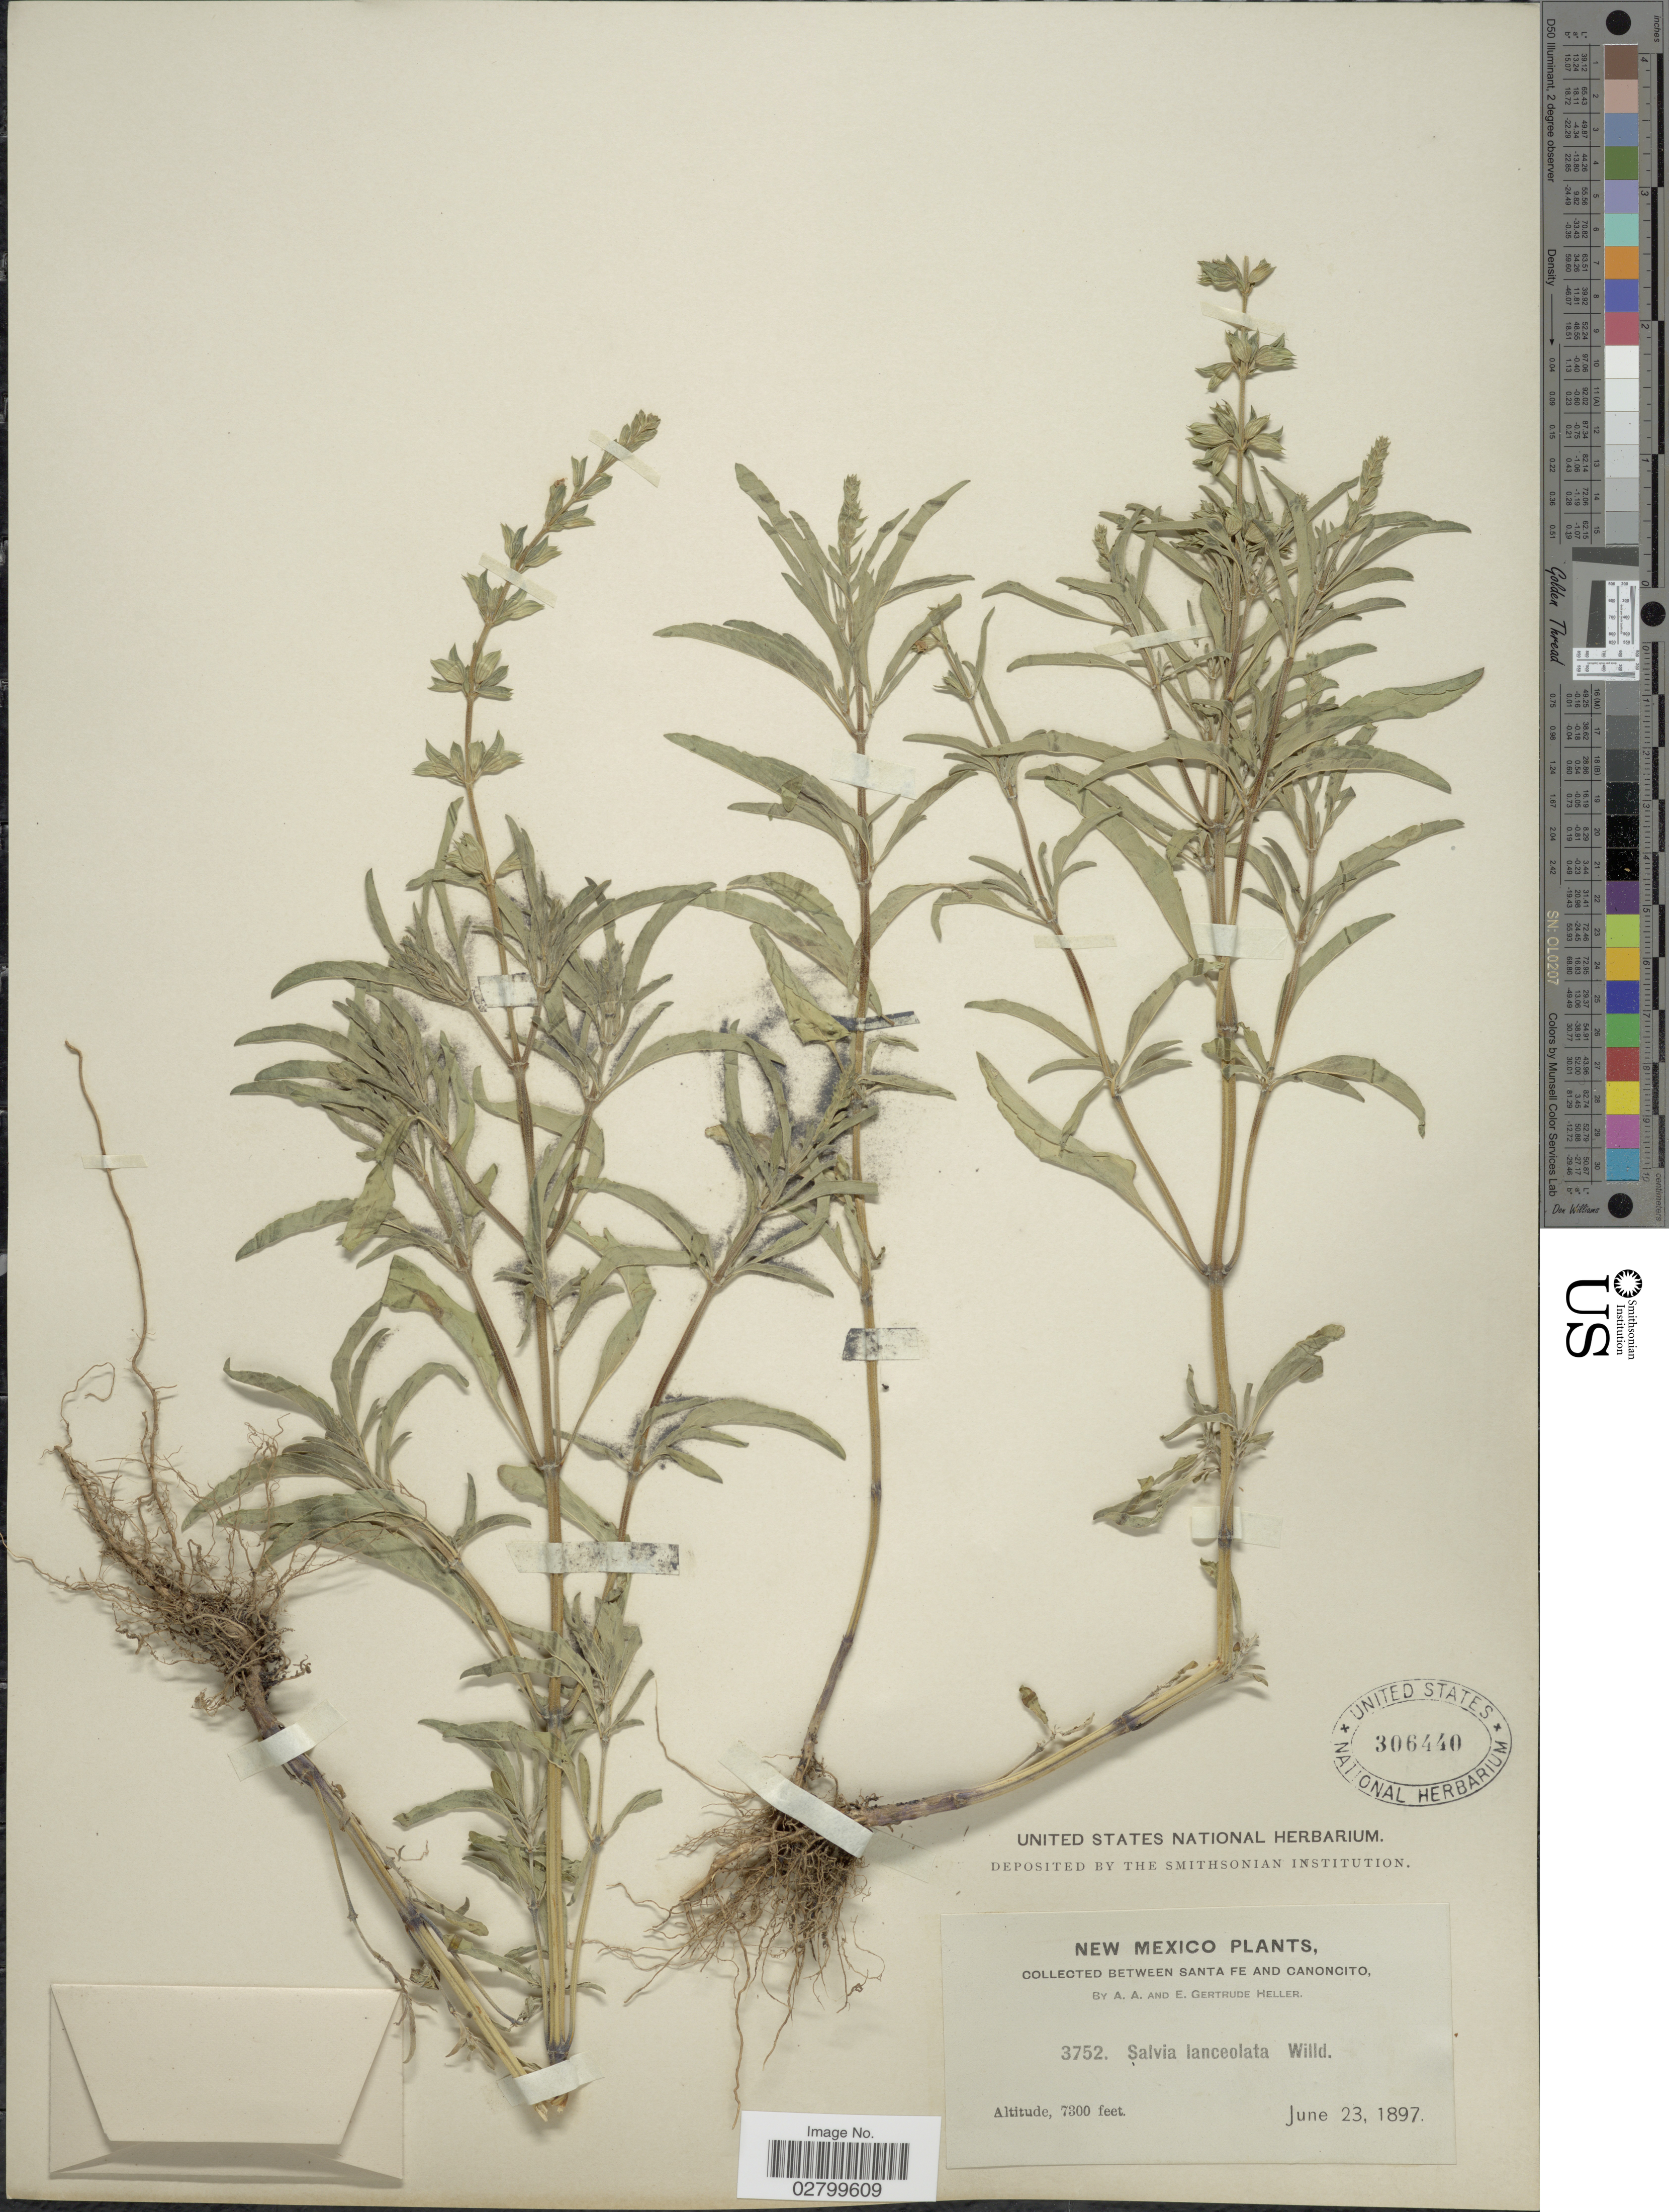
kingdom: Plantae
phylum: Tracheophyta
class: Magnoliopsida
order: Lamiales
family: Lamiaceae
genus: Salvia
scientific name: Salvia lanceolata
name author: Brouss.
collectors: A. A. Heller & E. G. Heller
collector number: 3752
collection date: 1897-06-23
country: United States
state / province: New Mexico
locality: Between Santa Fe and Canoncito.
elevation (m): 2225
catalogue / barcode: US 306440